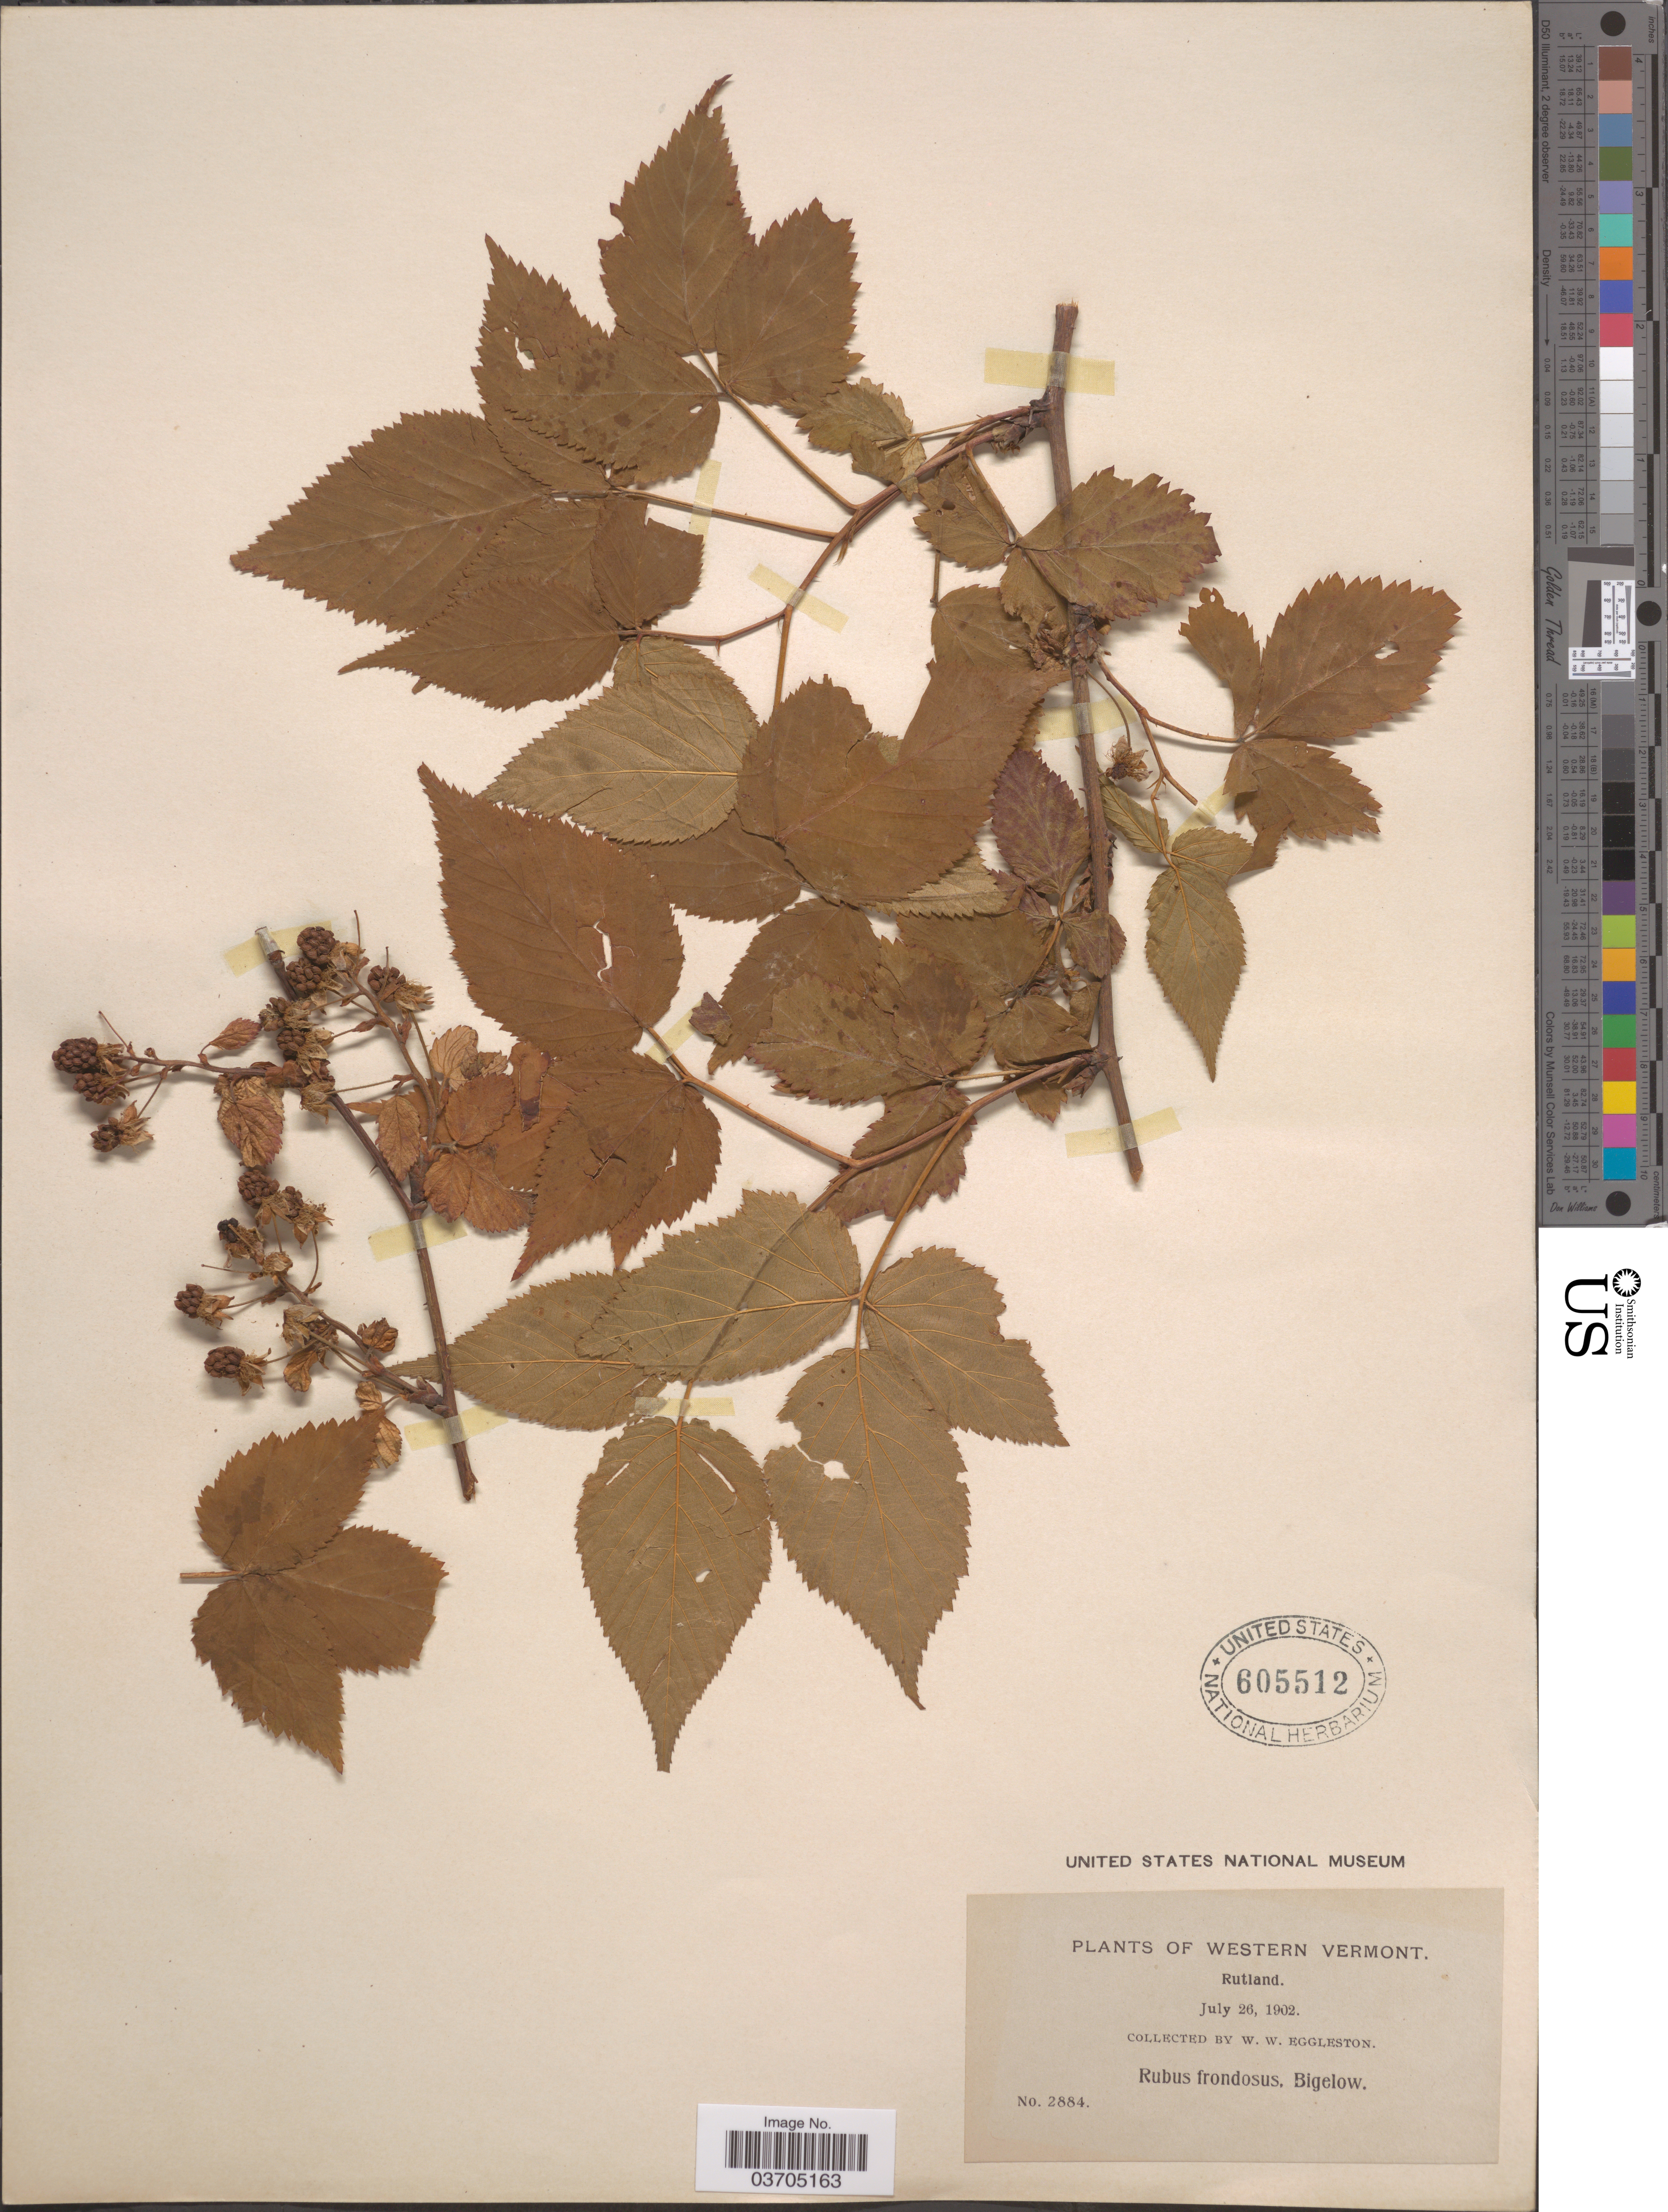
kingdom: Plantae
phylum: Tracheophyta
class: Magnoliopsida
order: Rosales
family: Rosaceae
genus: Rubus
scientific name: Rubus frondosus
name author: Bigelow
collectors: W. W. Eggleston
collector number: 2884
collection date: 1902-07-26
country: United States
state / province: Vermont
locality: Western Vermont. Rutland.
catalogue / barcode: US 605512